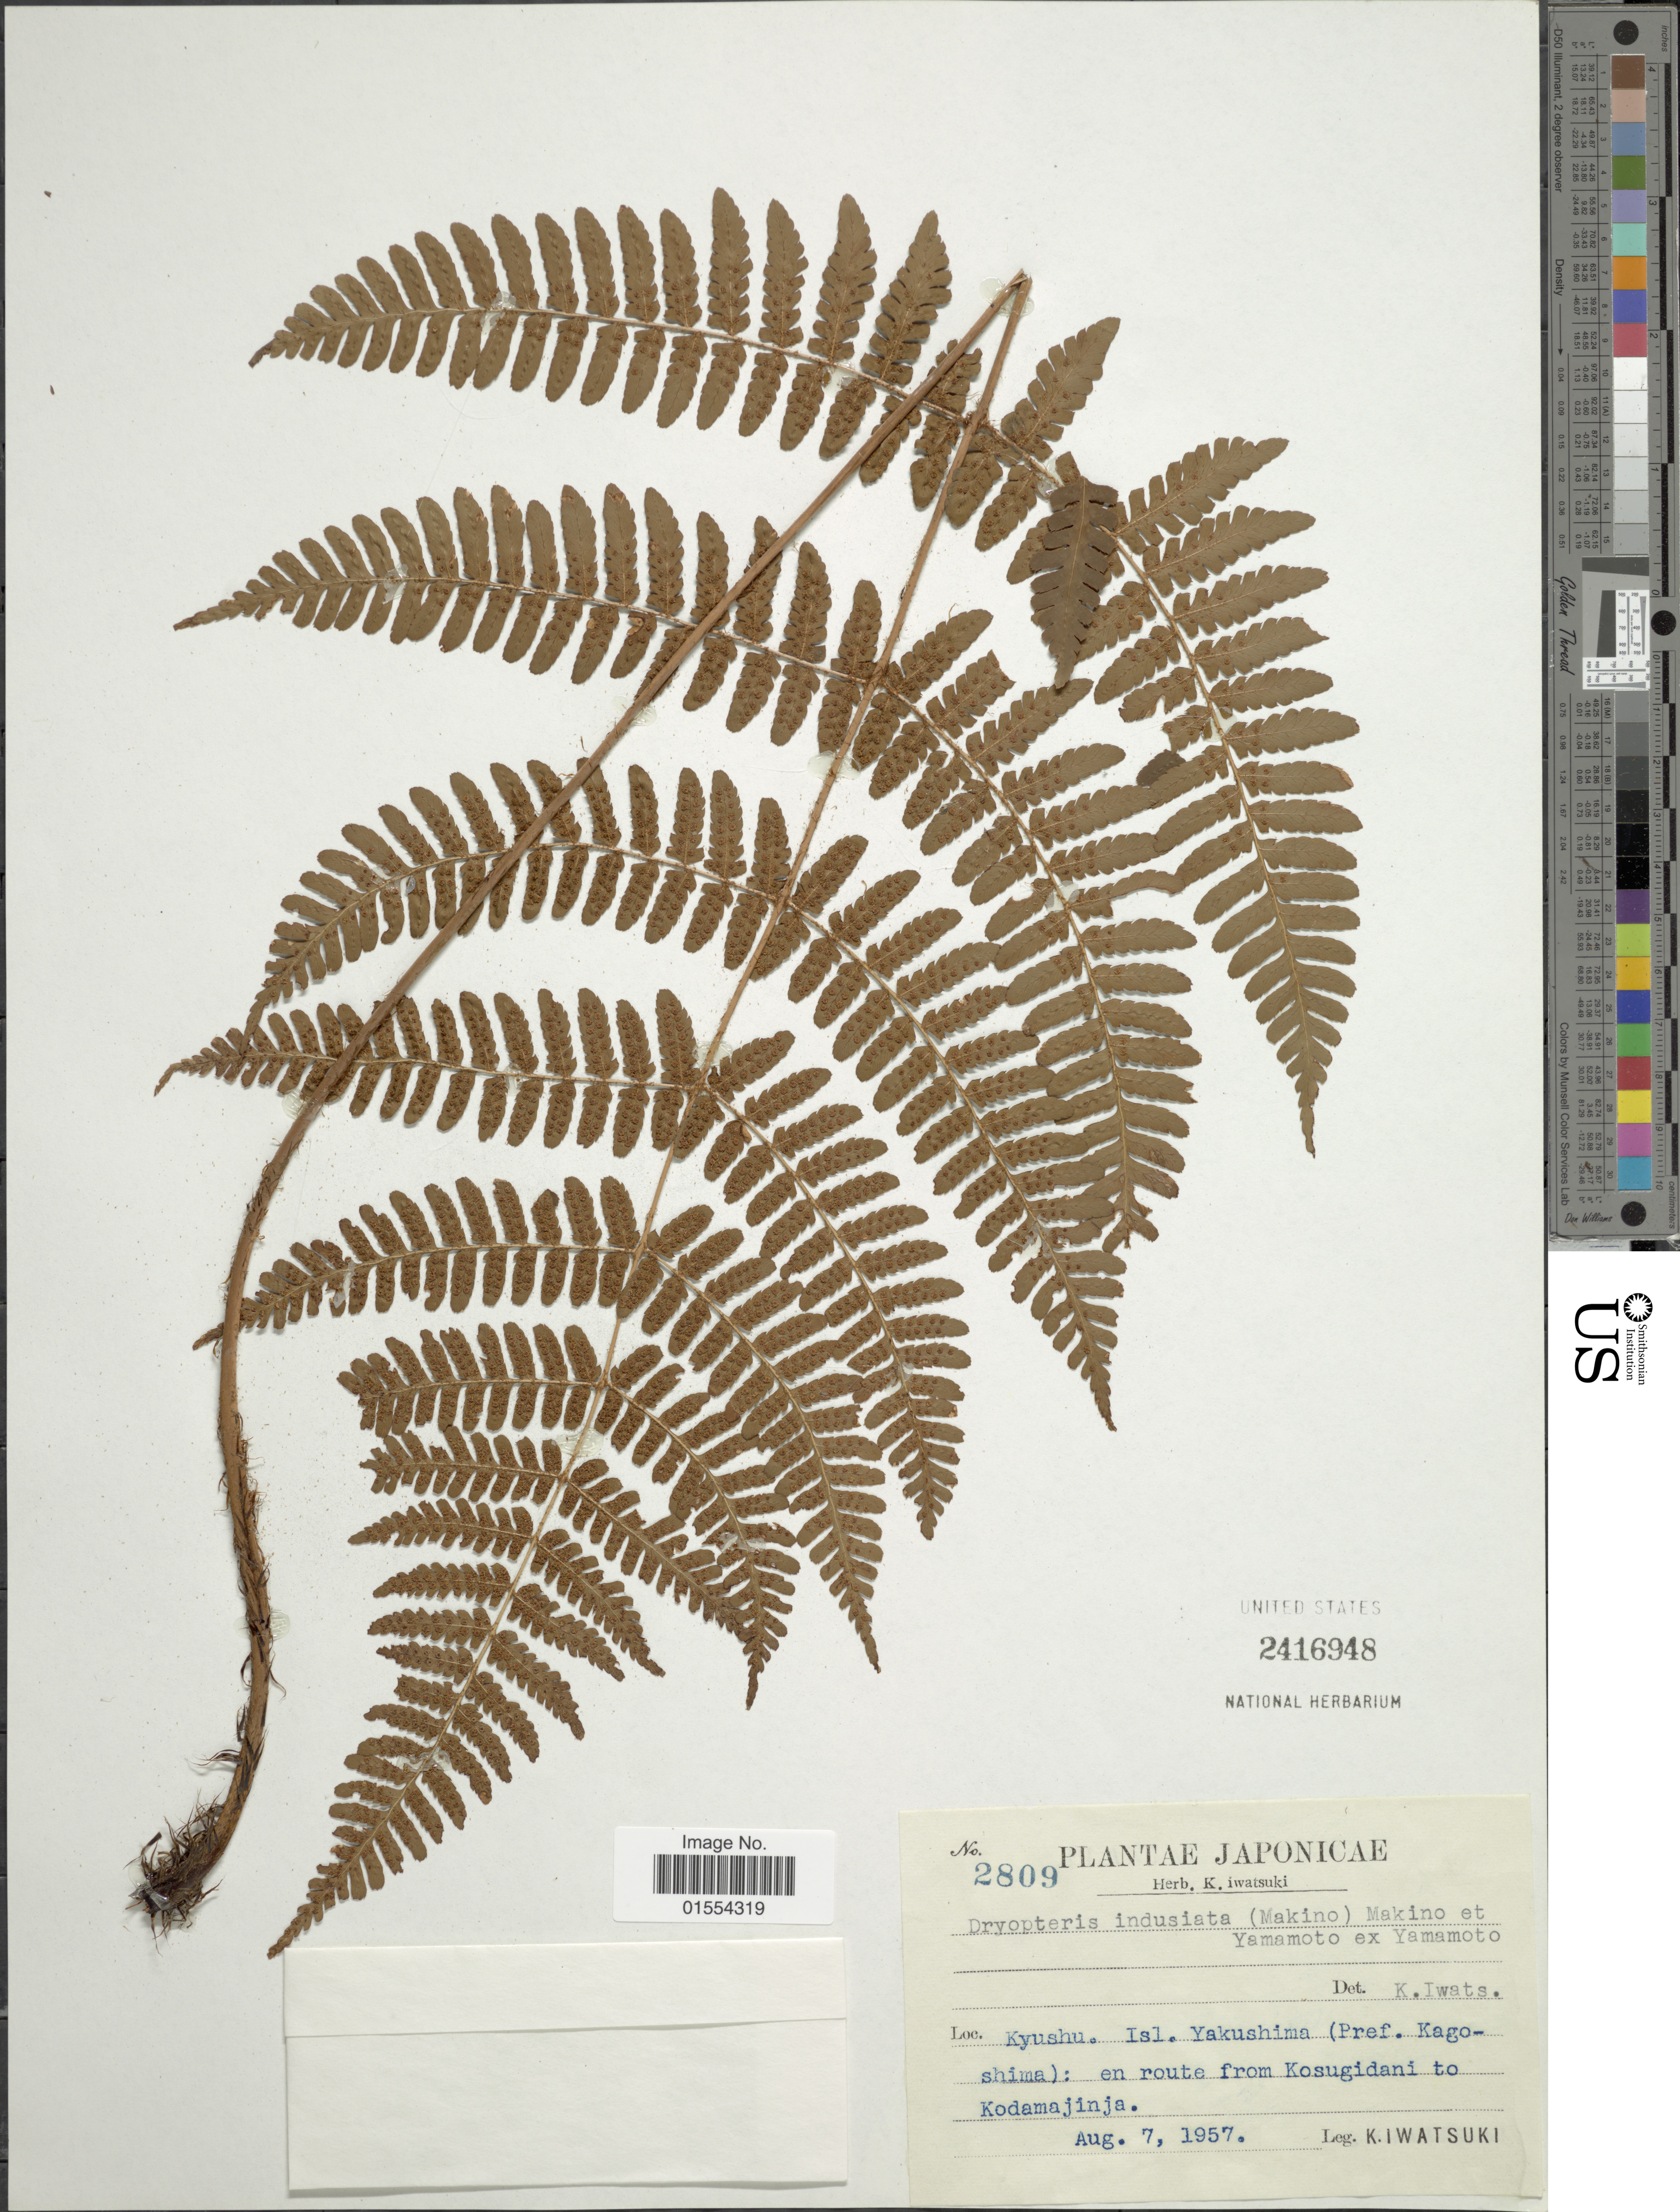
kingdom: Plantae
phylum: Tracheophyta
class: Polypodiopsida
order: Polypodiales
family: Dryopteridaceae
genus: Dryopteris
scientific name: Dryopteris indusiata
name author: (Makino) Makino & Yamam.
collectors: K. Iwatsuki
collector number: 2809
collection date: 1957-08-07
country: Japan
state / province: Kagosima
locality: Japonicae. Kyushu, Isl. Yakushima (Pref. Kagoshima): en route from Kosugidani to Kodamajinja.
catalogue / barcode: US 2416948